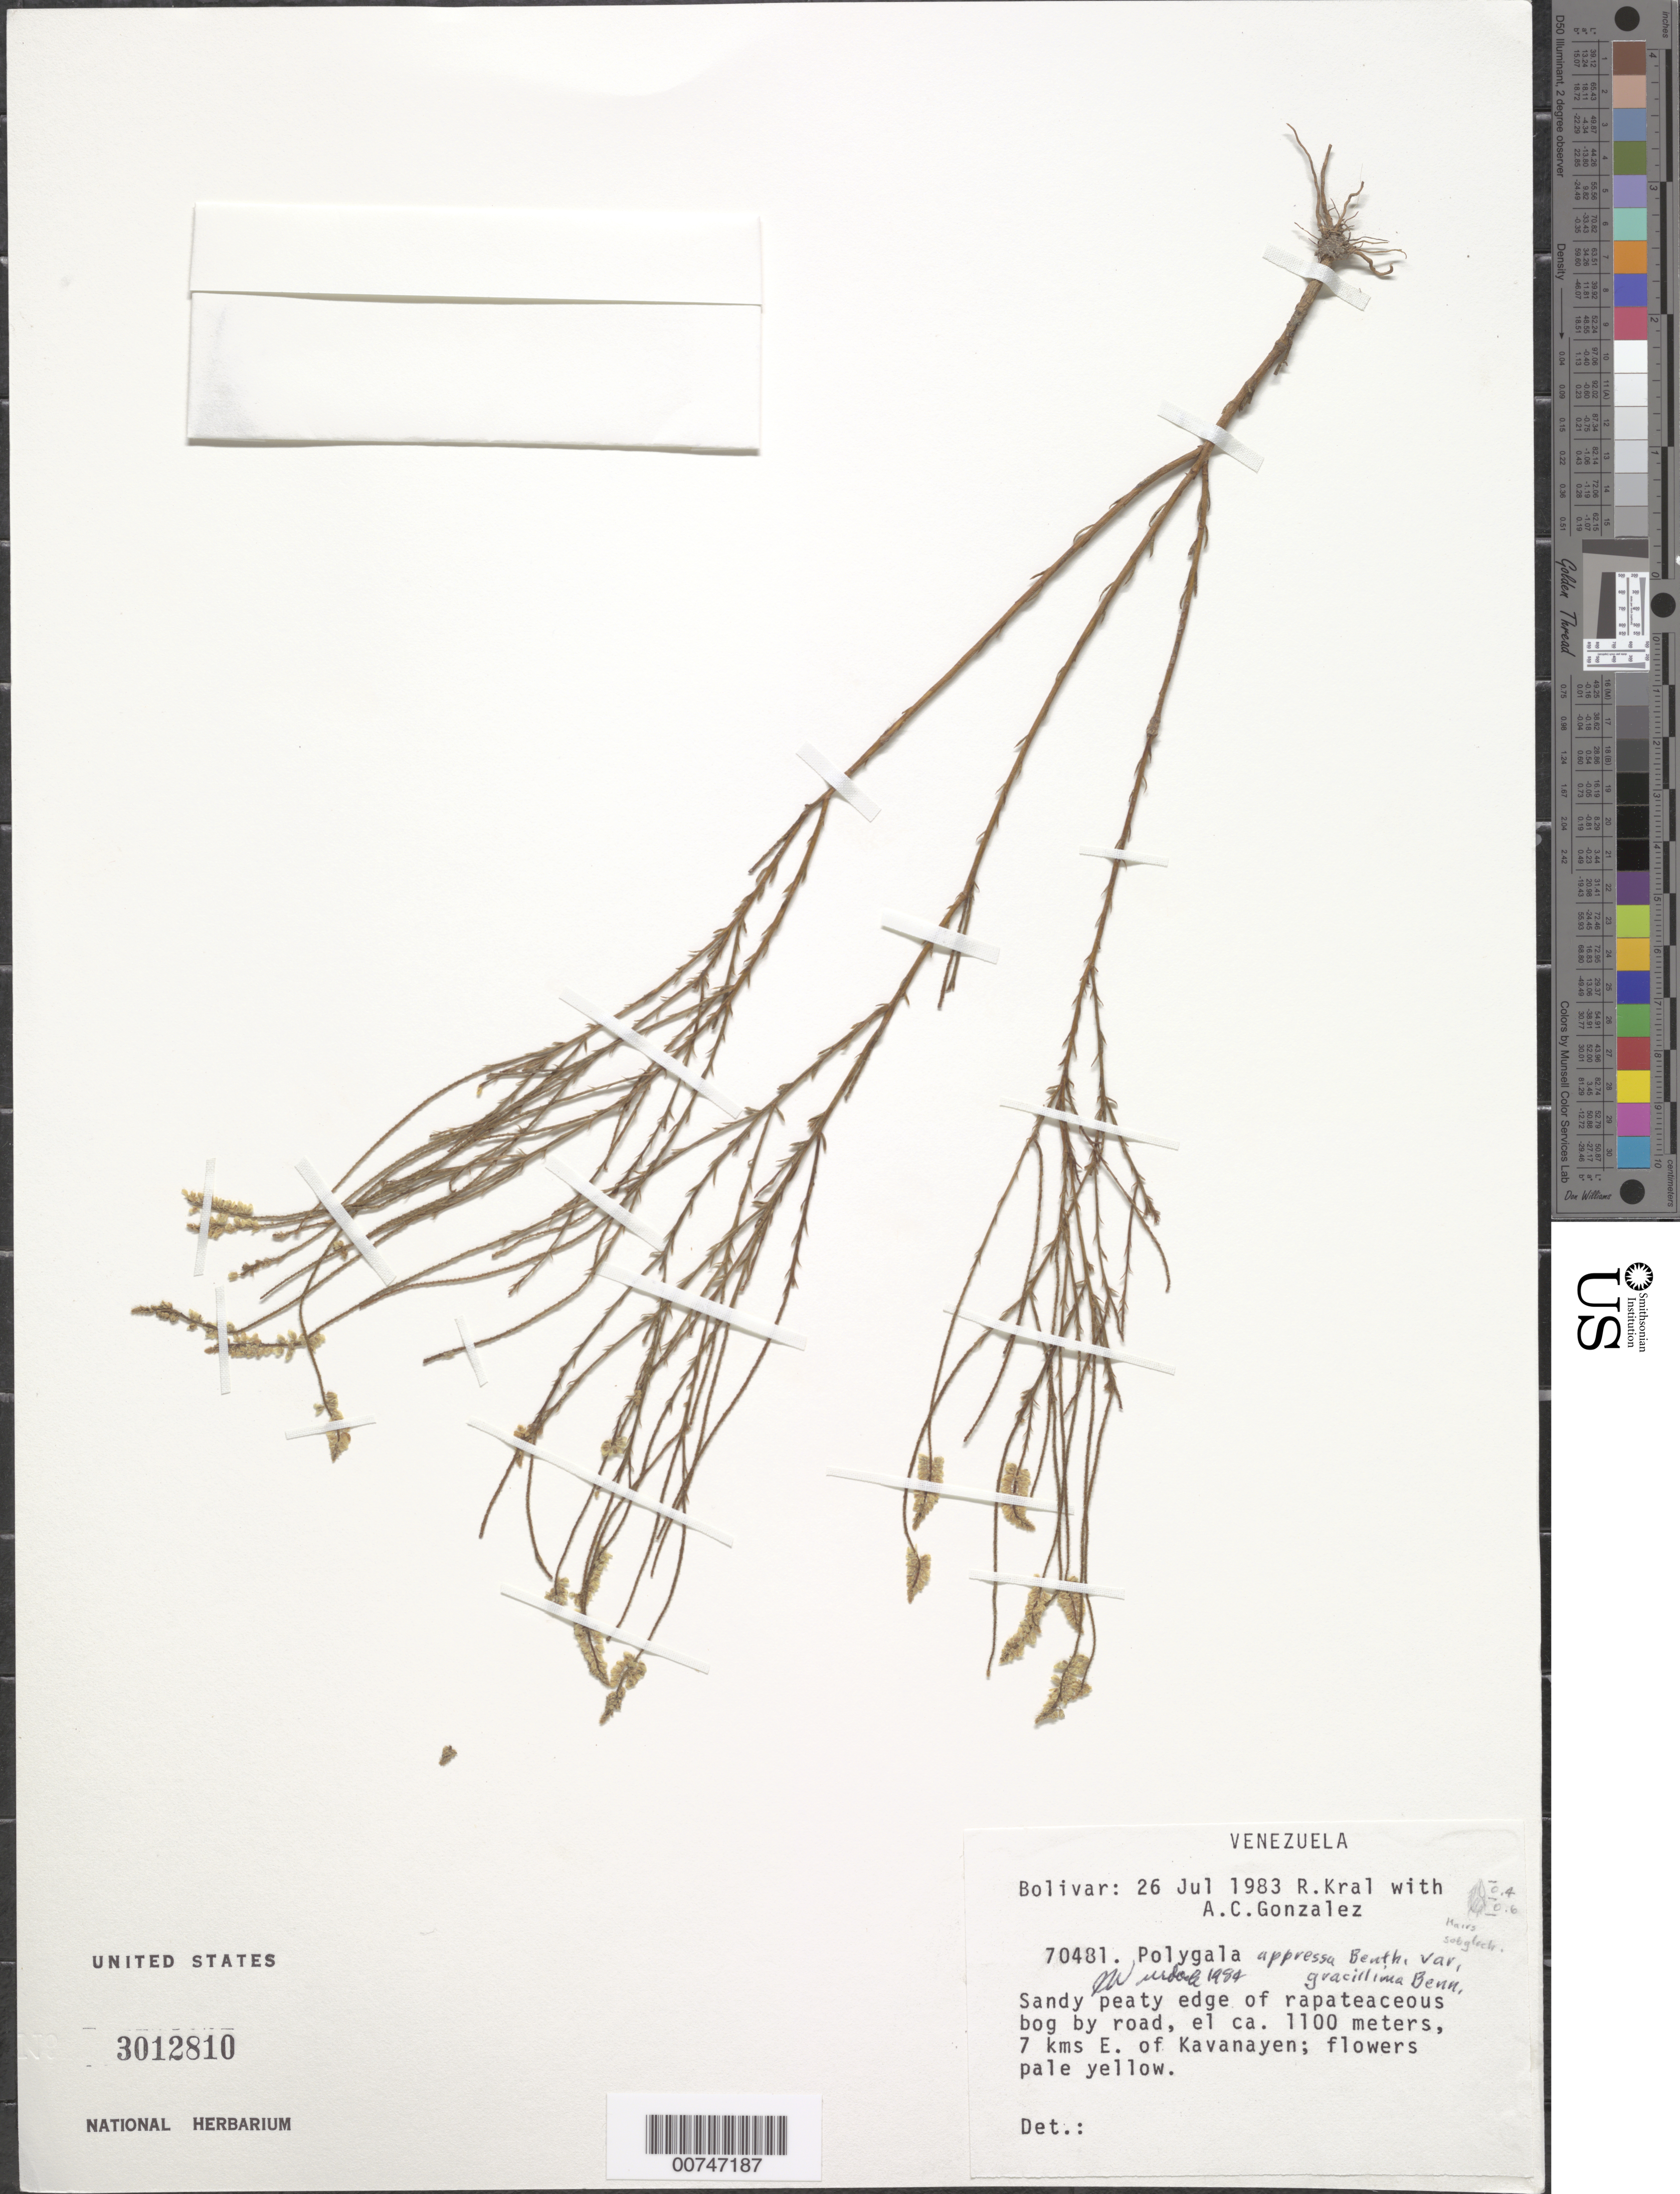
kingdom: Plantae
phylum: Tracheophyta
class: Magnoliopsida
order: Fabales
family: Polygalaceae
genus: Polygala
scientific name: Polygala appressa var. gracillima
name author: (S. Watson) A.W. Benn.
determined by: Wurdack, John J., (US), US (UNITED STATES)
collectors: R. Kral & A. C. González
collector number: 70481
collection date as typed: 26-Jul-83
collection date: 1983-07-26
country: Venezuela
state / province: Bolívar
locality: Gran Sabana, Kavanayén, 7 km E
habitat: Sandy peaty edge of rapateaceous bog by road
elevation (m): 1100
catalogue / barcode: US 3012810